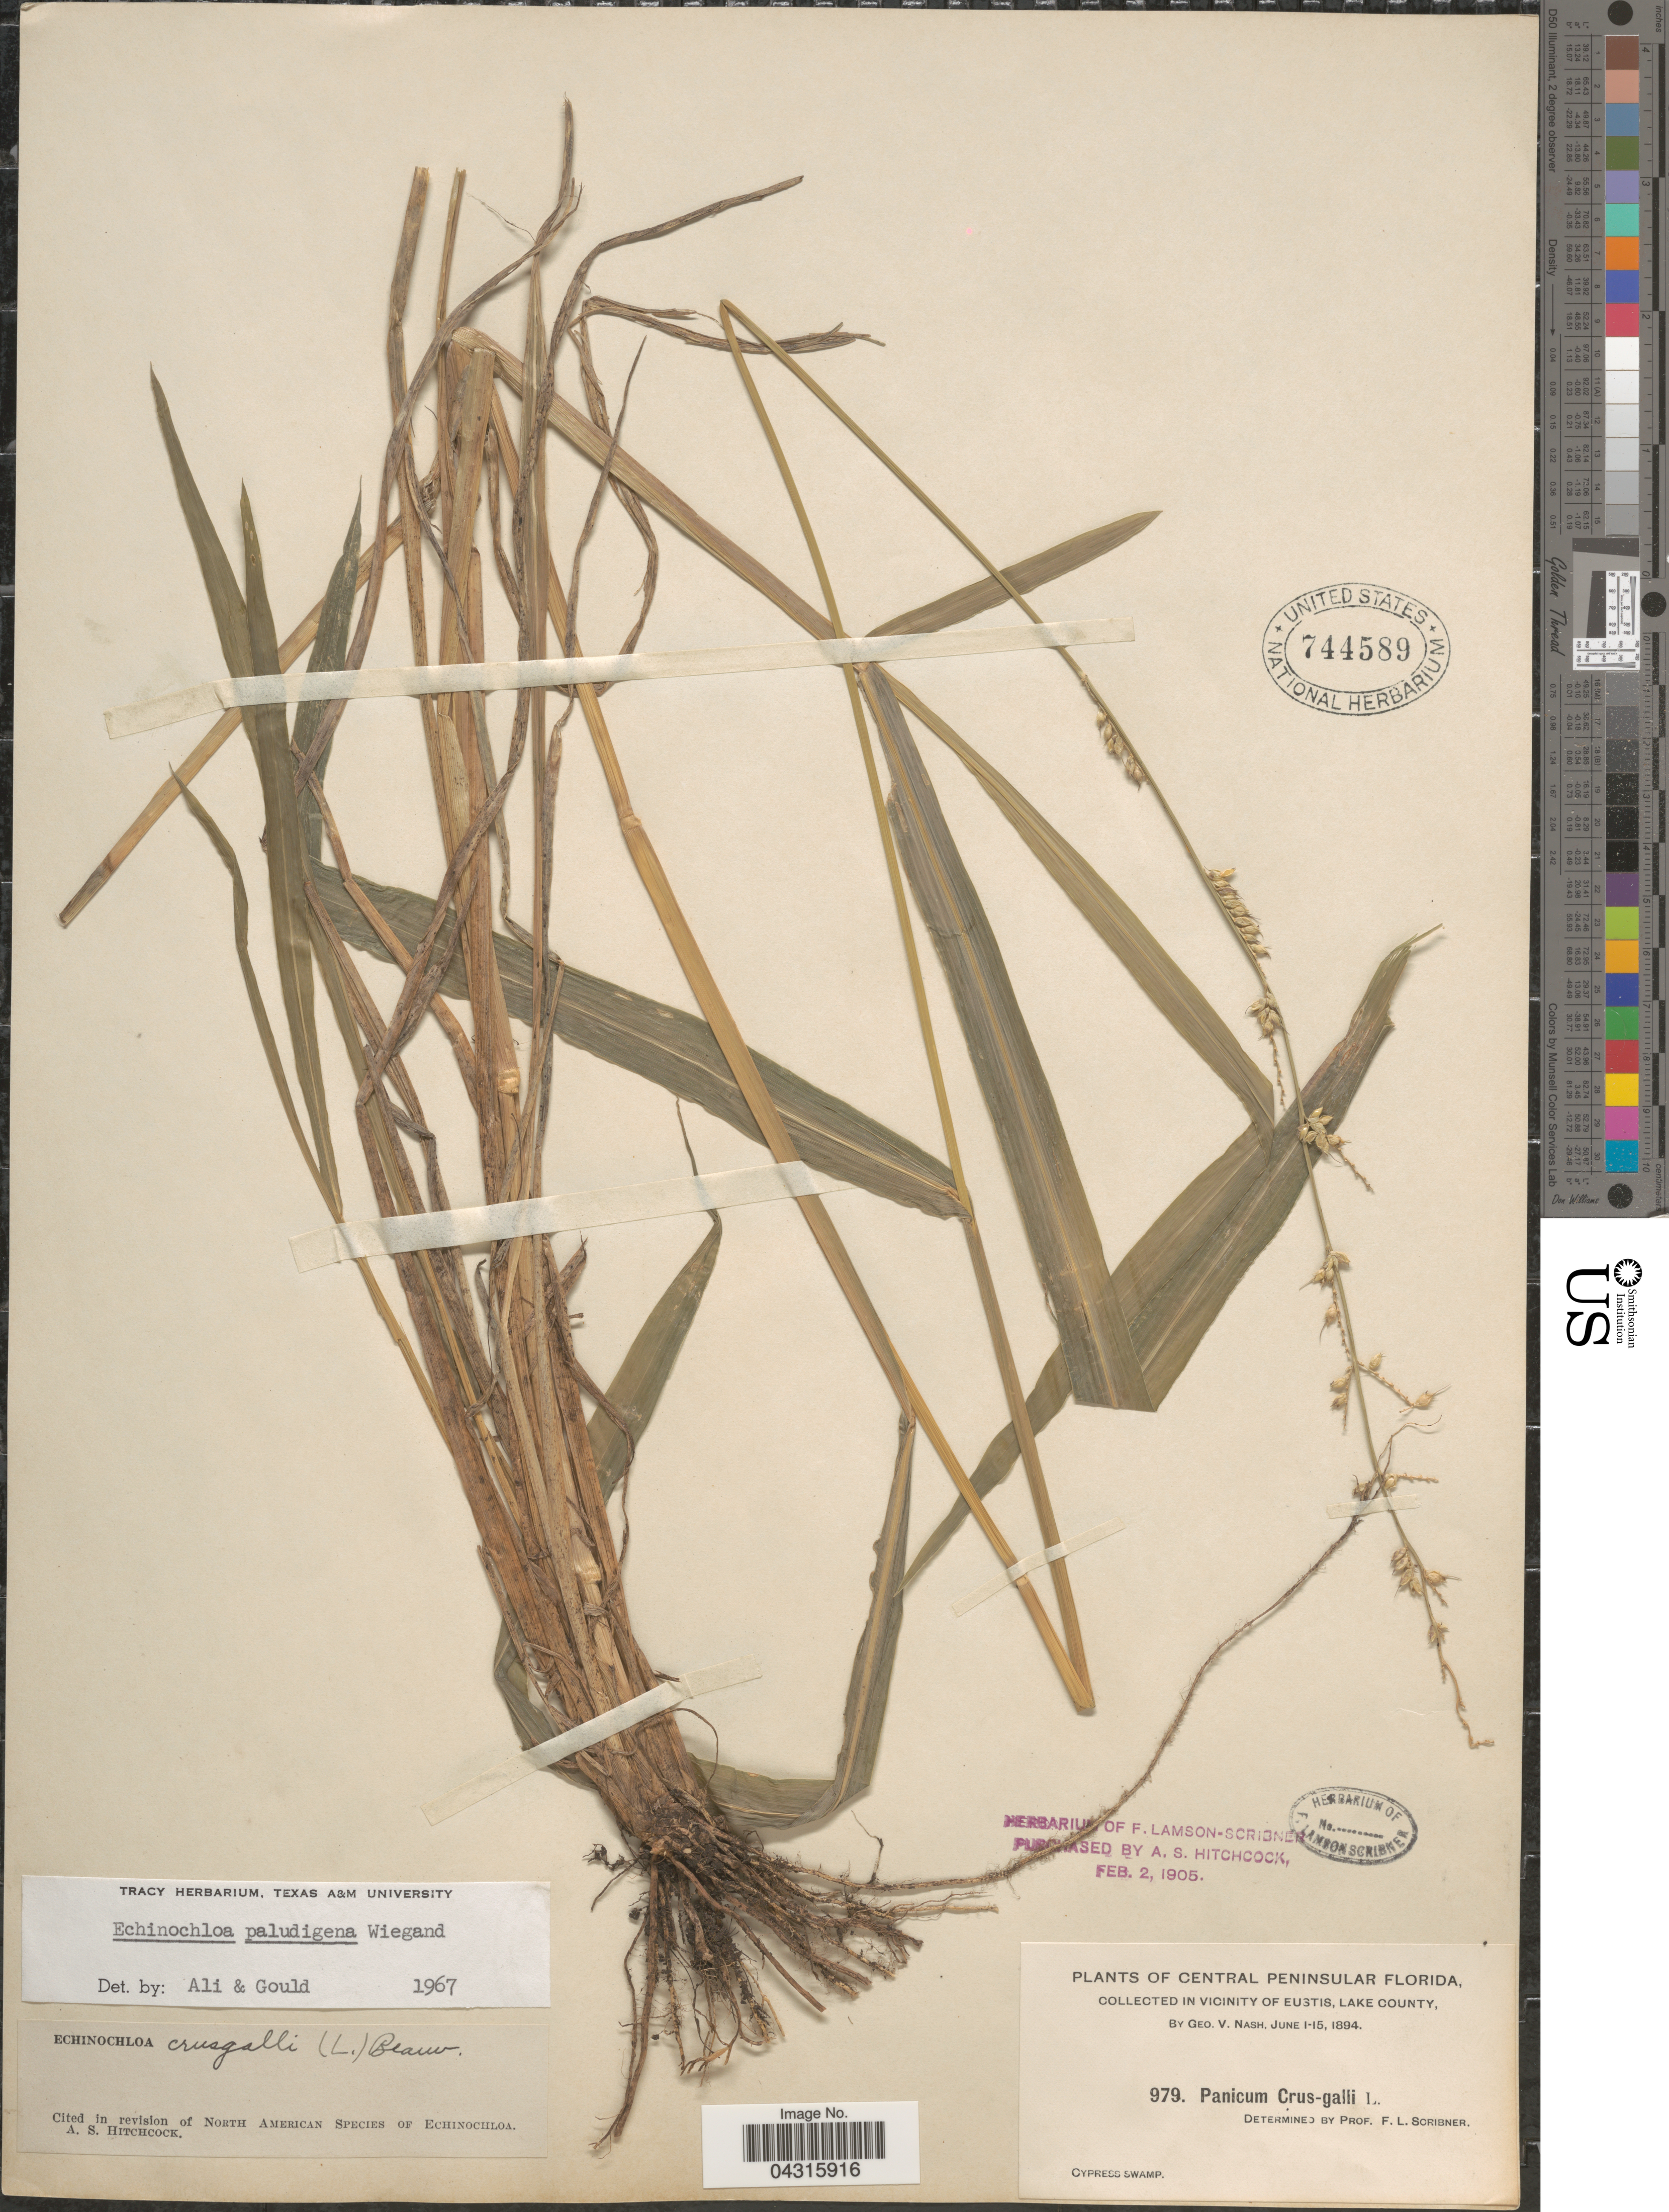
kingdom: Plantae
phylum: Tracheophyta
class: Liliopsida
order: Poales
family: Poaceae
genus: Echinochloa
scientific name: Echinochloa paludigena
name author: Wiegand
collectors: G. V. Nash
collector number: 979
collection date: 1894-06-01/1894-06-15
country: United States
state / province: Florida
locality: Central Peninsular Florida. In Vicinity of Eustis, Lake County, Cypress Swamp.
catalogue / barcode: US 744589